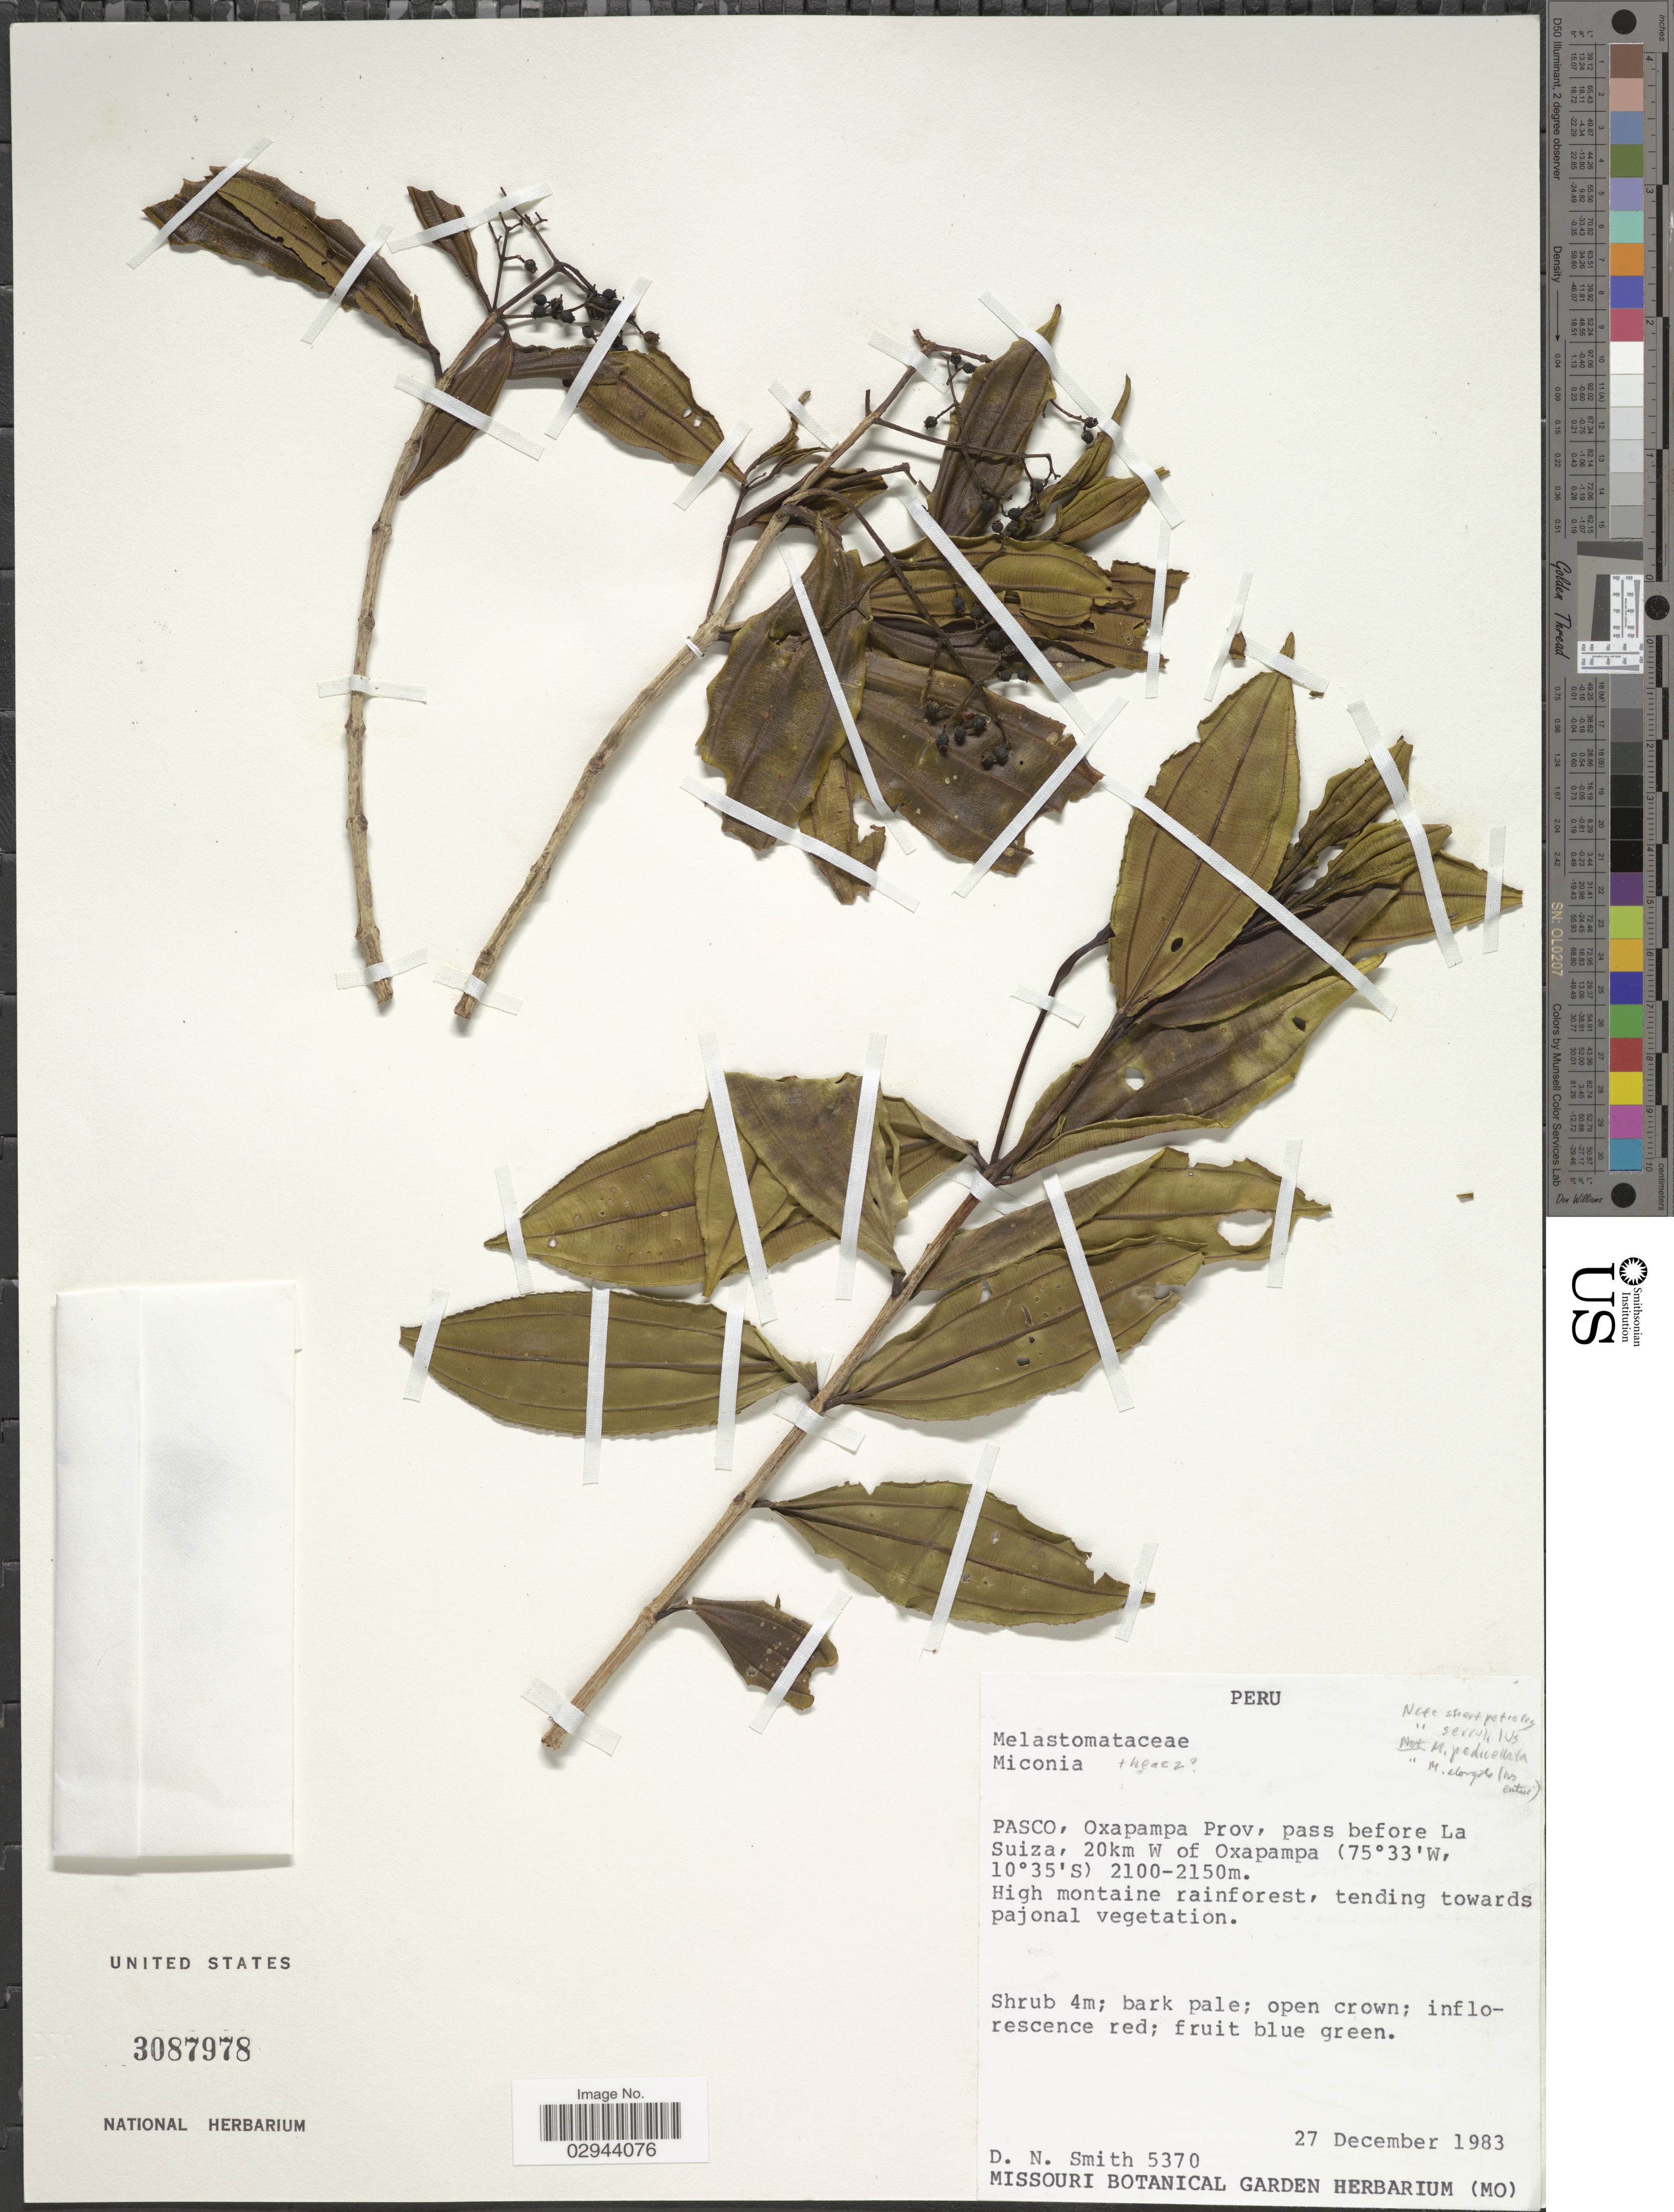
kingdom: Plantae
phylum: Tracheophyta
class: Magnoliopsida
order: Myrtales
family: Melastomataceae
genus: Miconia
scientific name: Miconia theizans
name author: (Bonpl.) Cogn.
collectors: D. Smith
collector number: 5370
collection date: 1983-12-27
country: Peru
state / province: Pasco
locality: Oxapampa Prov, pass before La Suiza, 20km W of Oxapampa.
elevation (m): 2100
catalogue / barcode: US 3087978